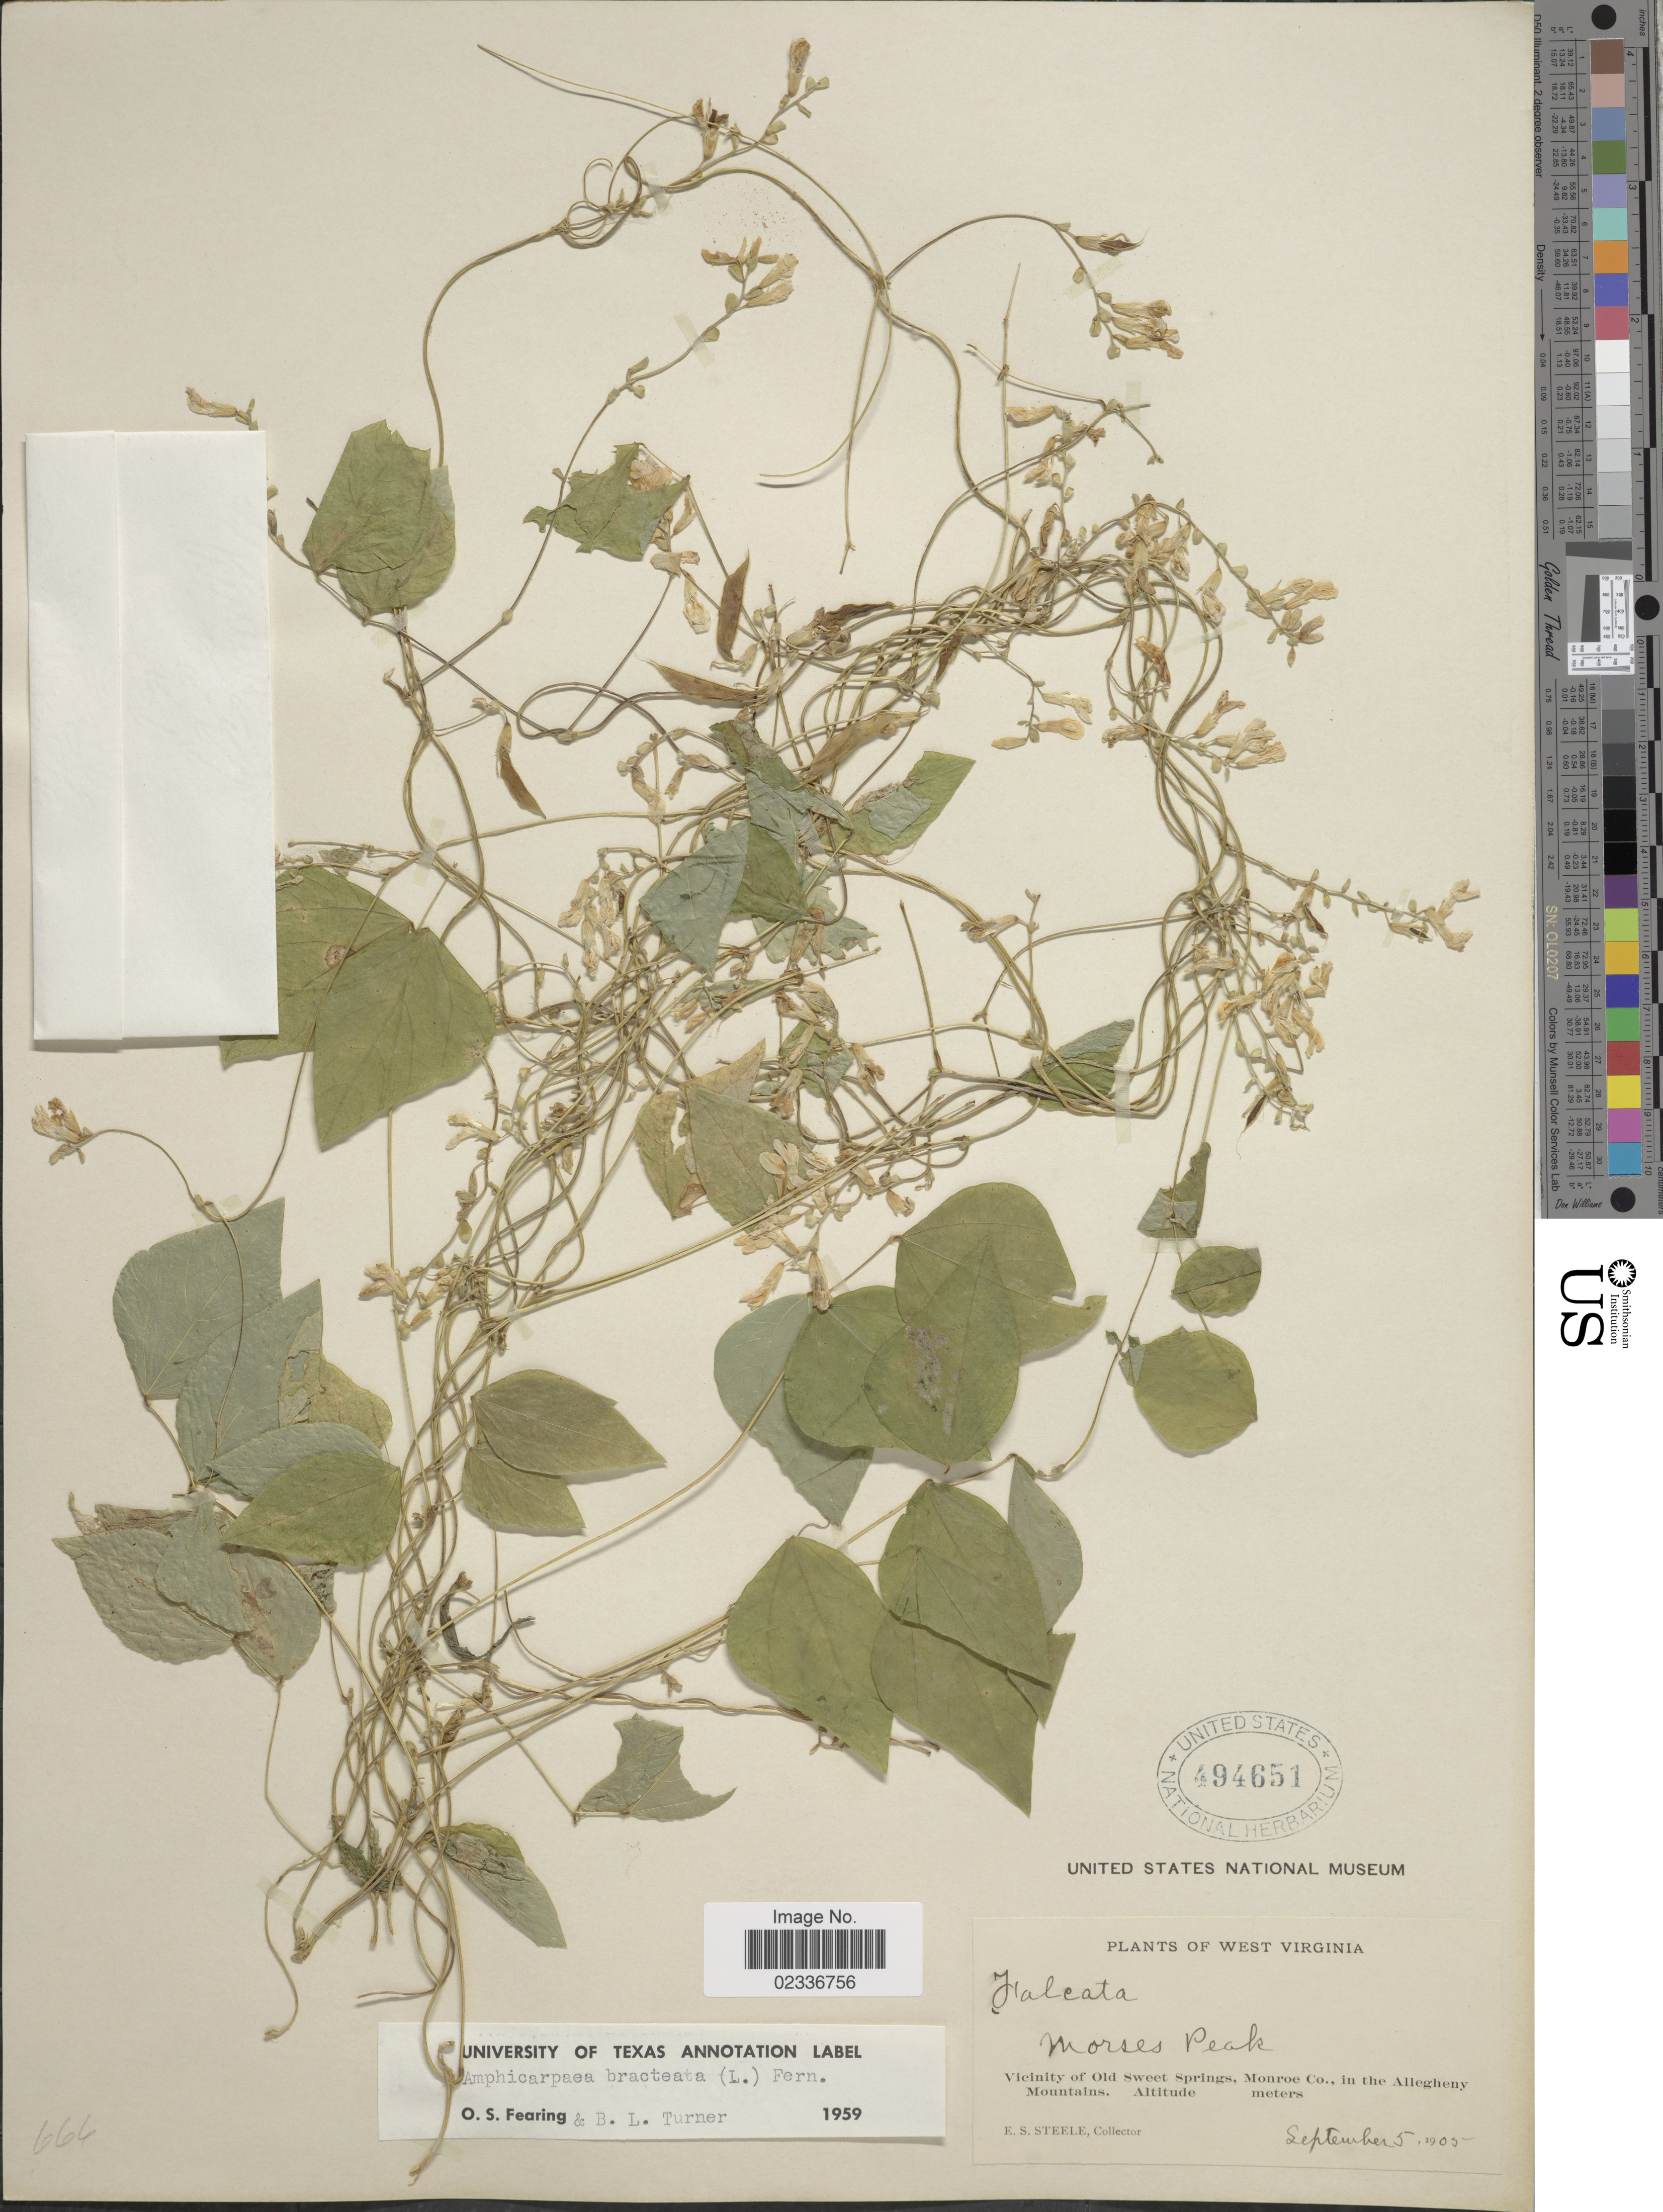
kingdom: Plantae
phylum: Tracheophyta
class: Magnoliopsida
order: Fabales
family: Fabaceae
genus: Amphicarpaea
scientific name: Amphicarpaea bracteata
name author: (L.) Fernald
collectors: E. Steele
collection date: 1905-09-05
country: United States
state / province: West Virginia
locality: Cove region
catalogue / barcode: US 494651